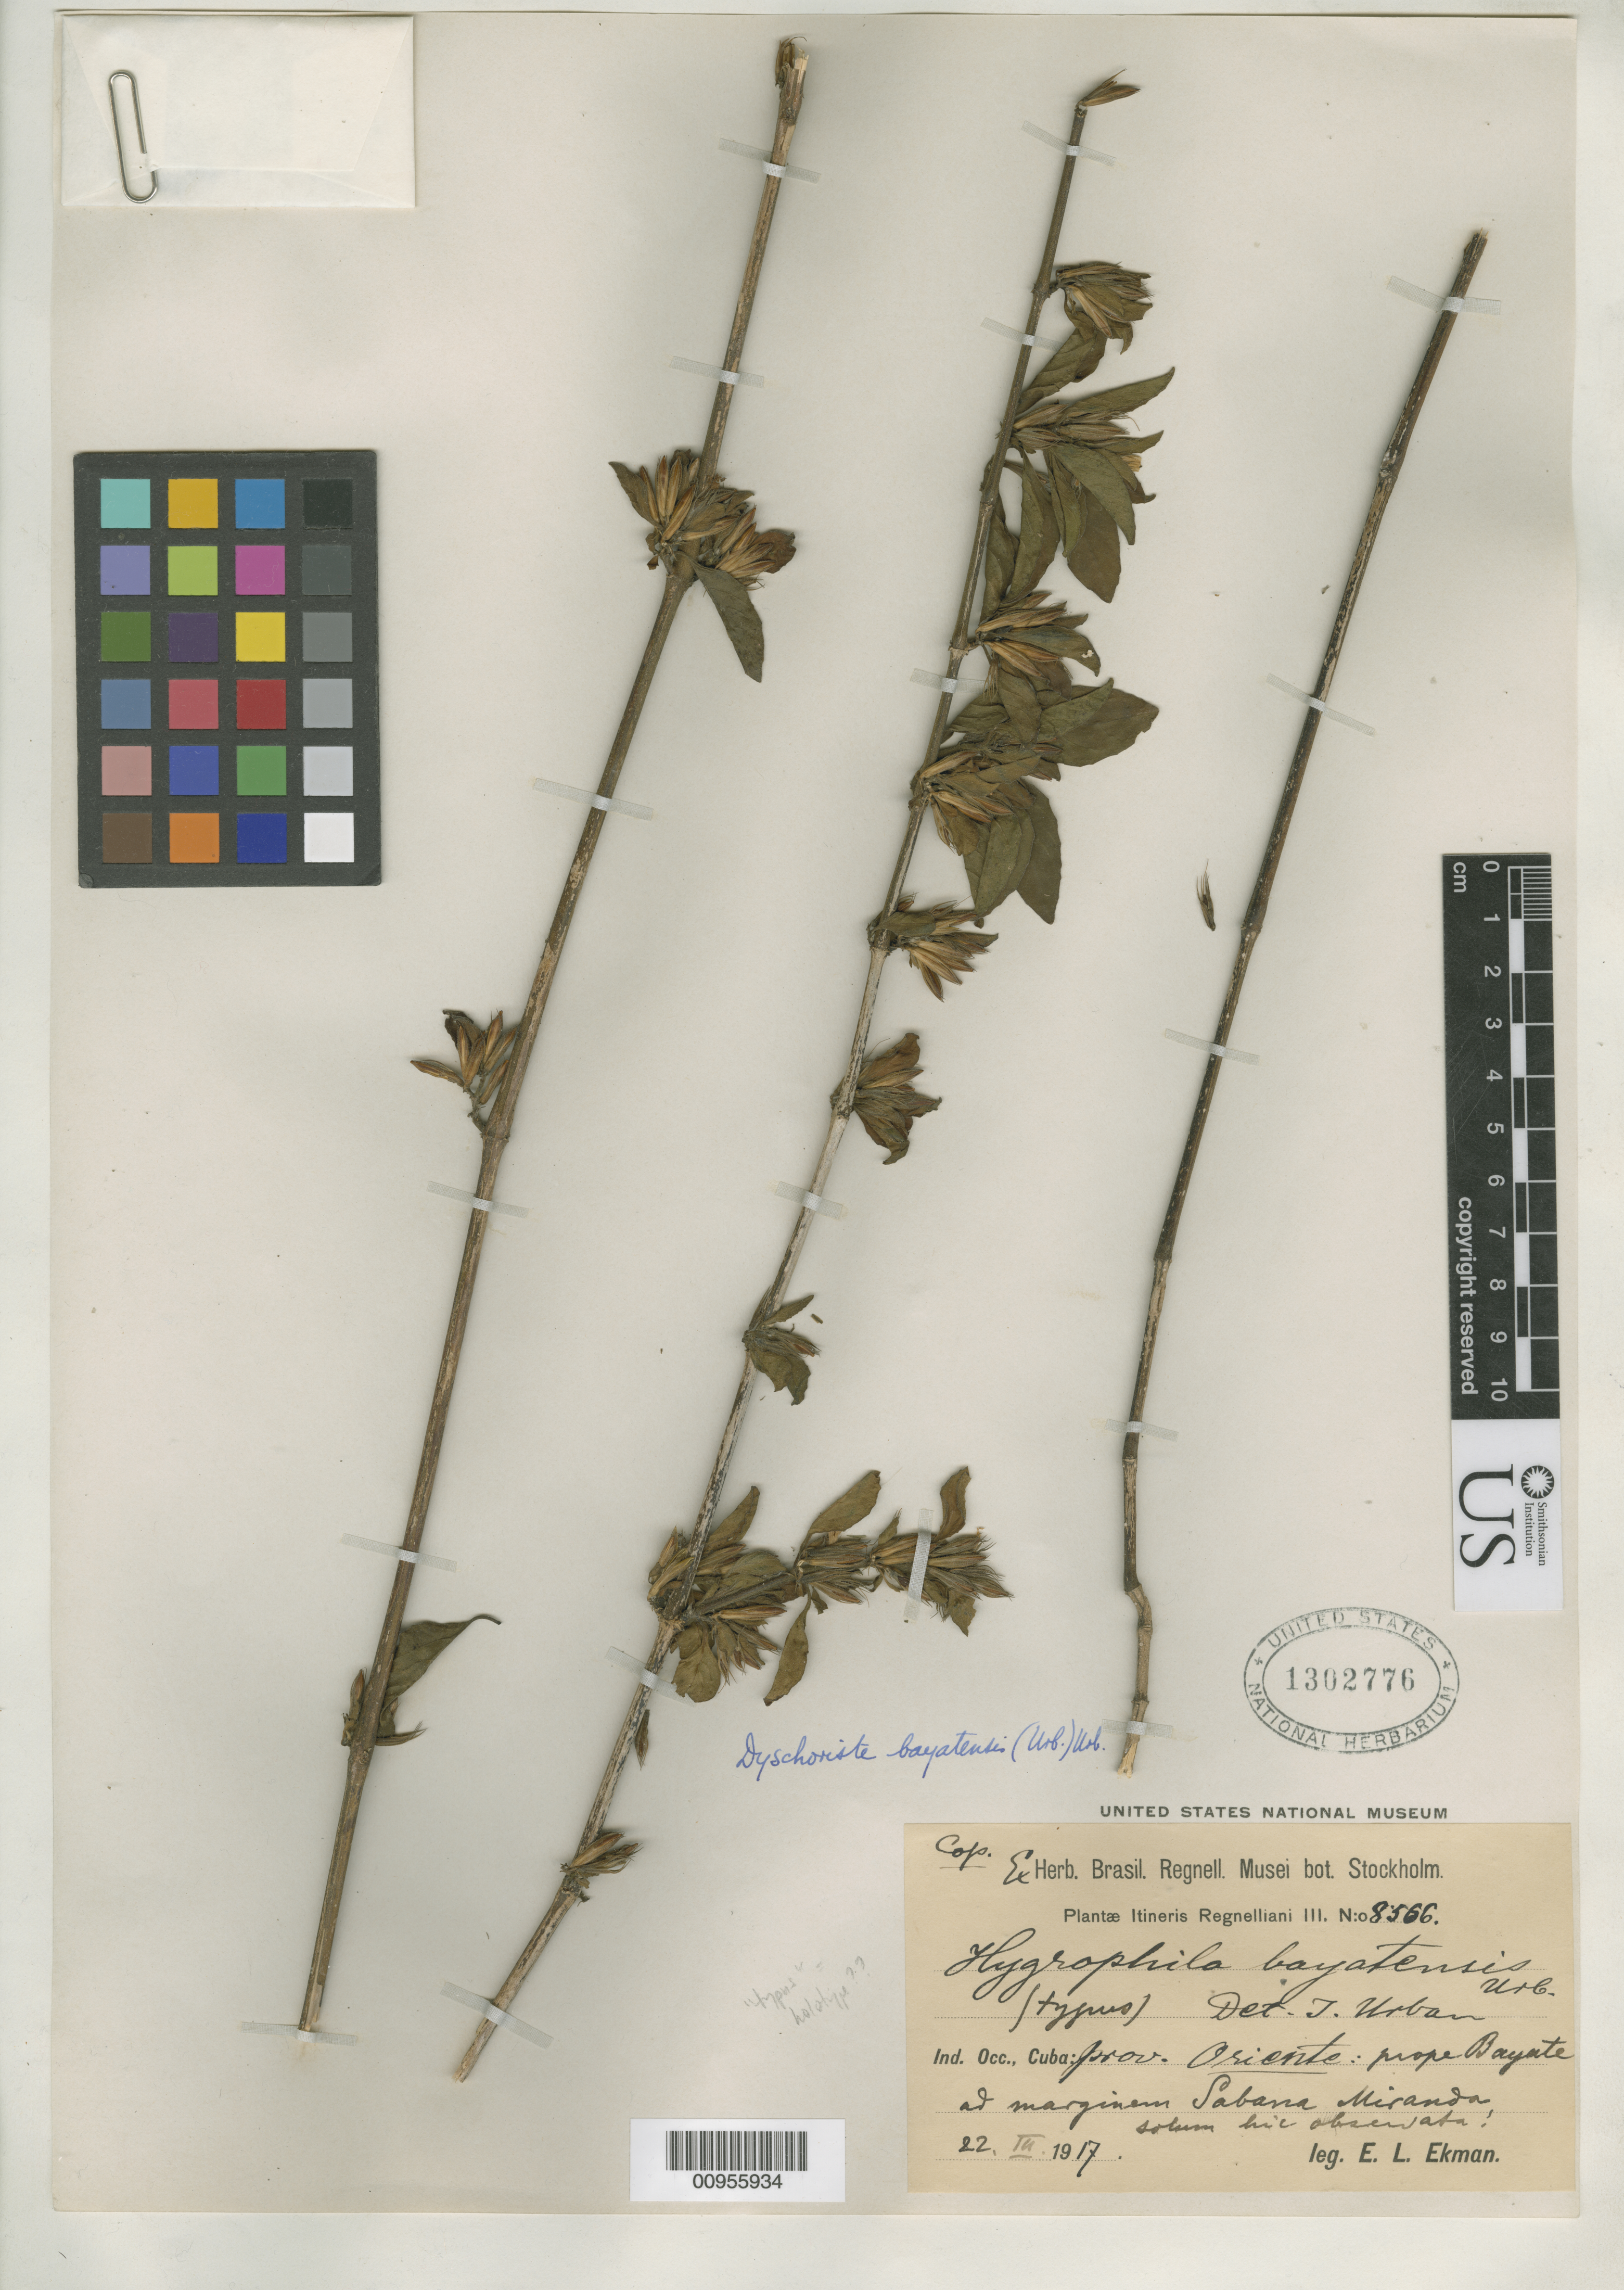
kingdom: Plantae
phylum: Tracheophyta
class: Magnoliopsida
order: Lamiales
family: Acanthaceae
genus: Hygrophila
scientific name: Hygrophila bayatensis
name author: Urb.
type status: Type Collection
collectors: E. L. Ekman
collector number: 8566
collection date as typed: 22 Mar 1917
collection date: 1917-03-22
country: Cuba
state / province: Oriente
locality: Prov. Oriente: prope Bayate ad marginem Sabana Miranda.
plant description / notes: Annotated as "typus" by Urban, possibly the holotype?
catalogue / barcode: US 1302776